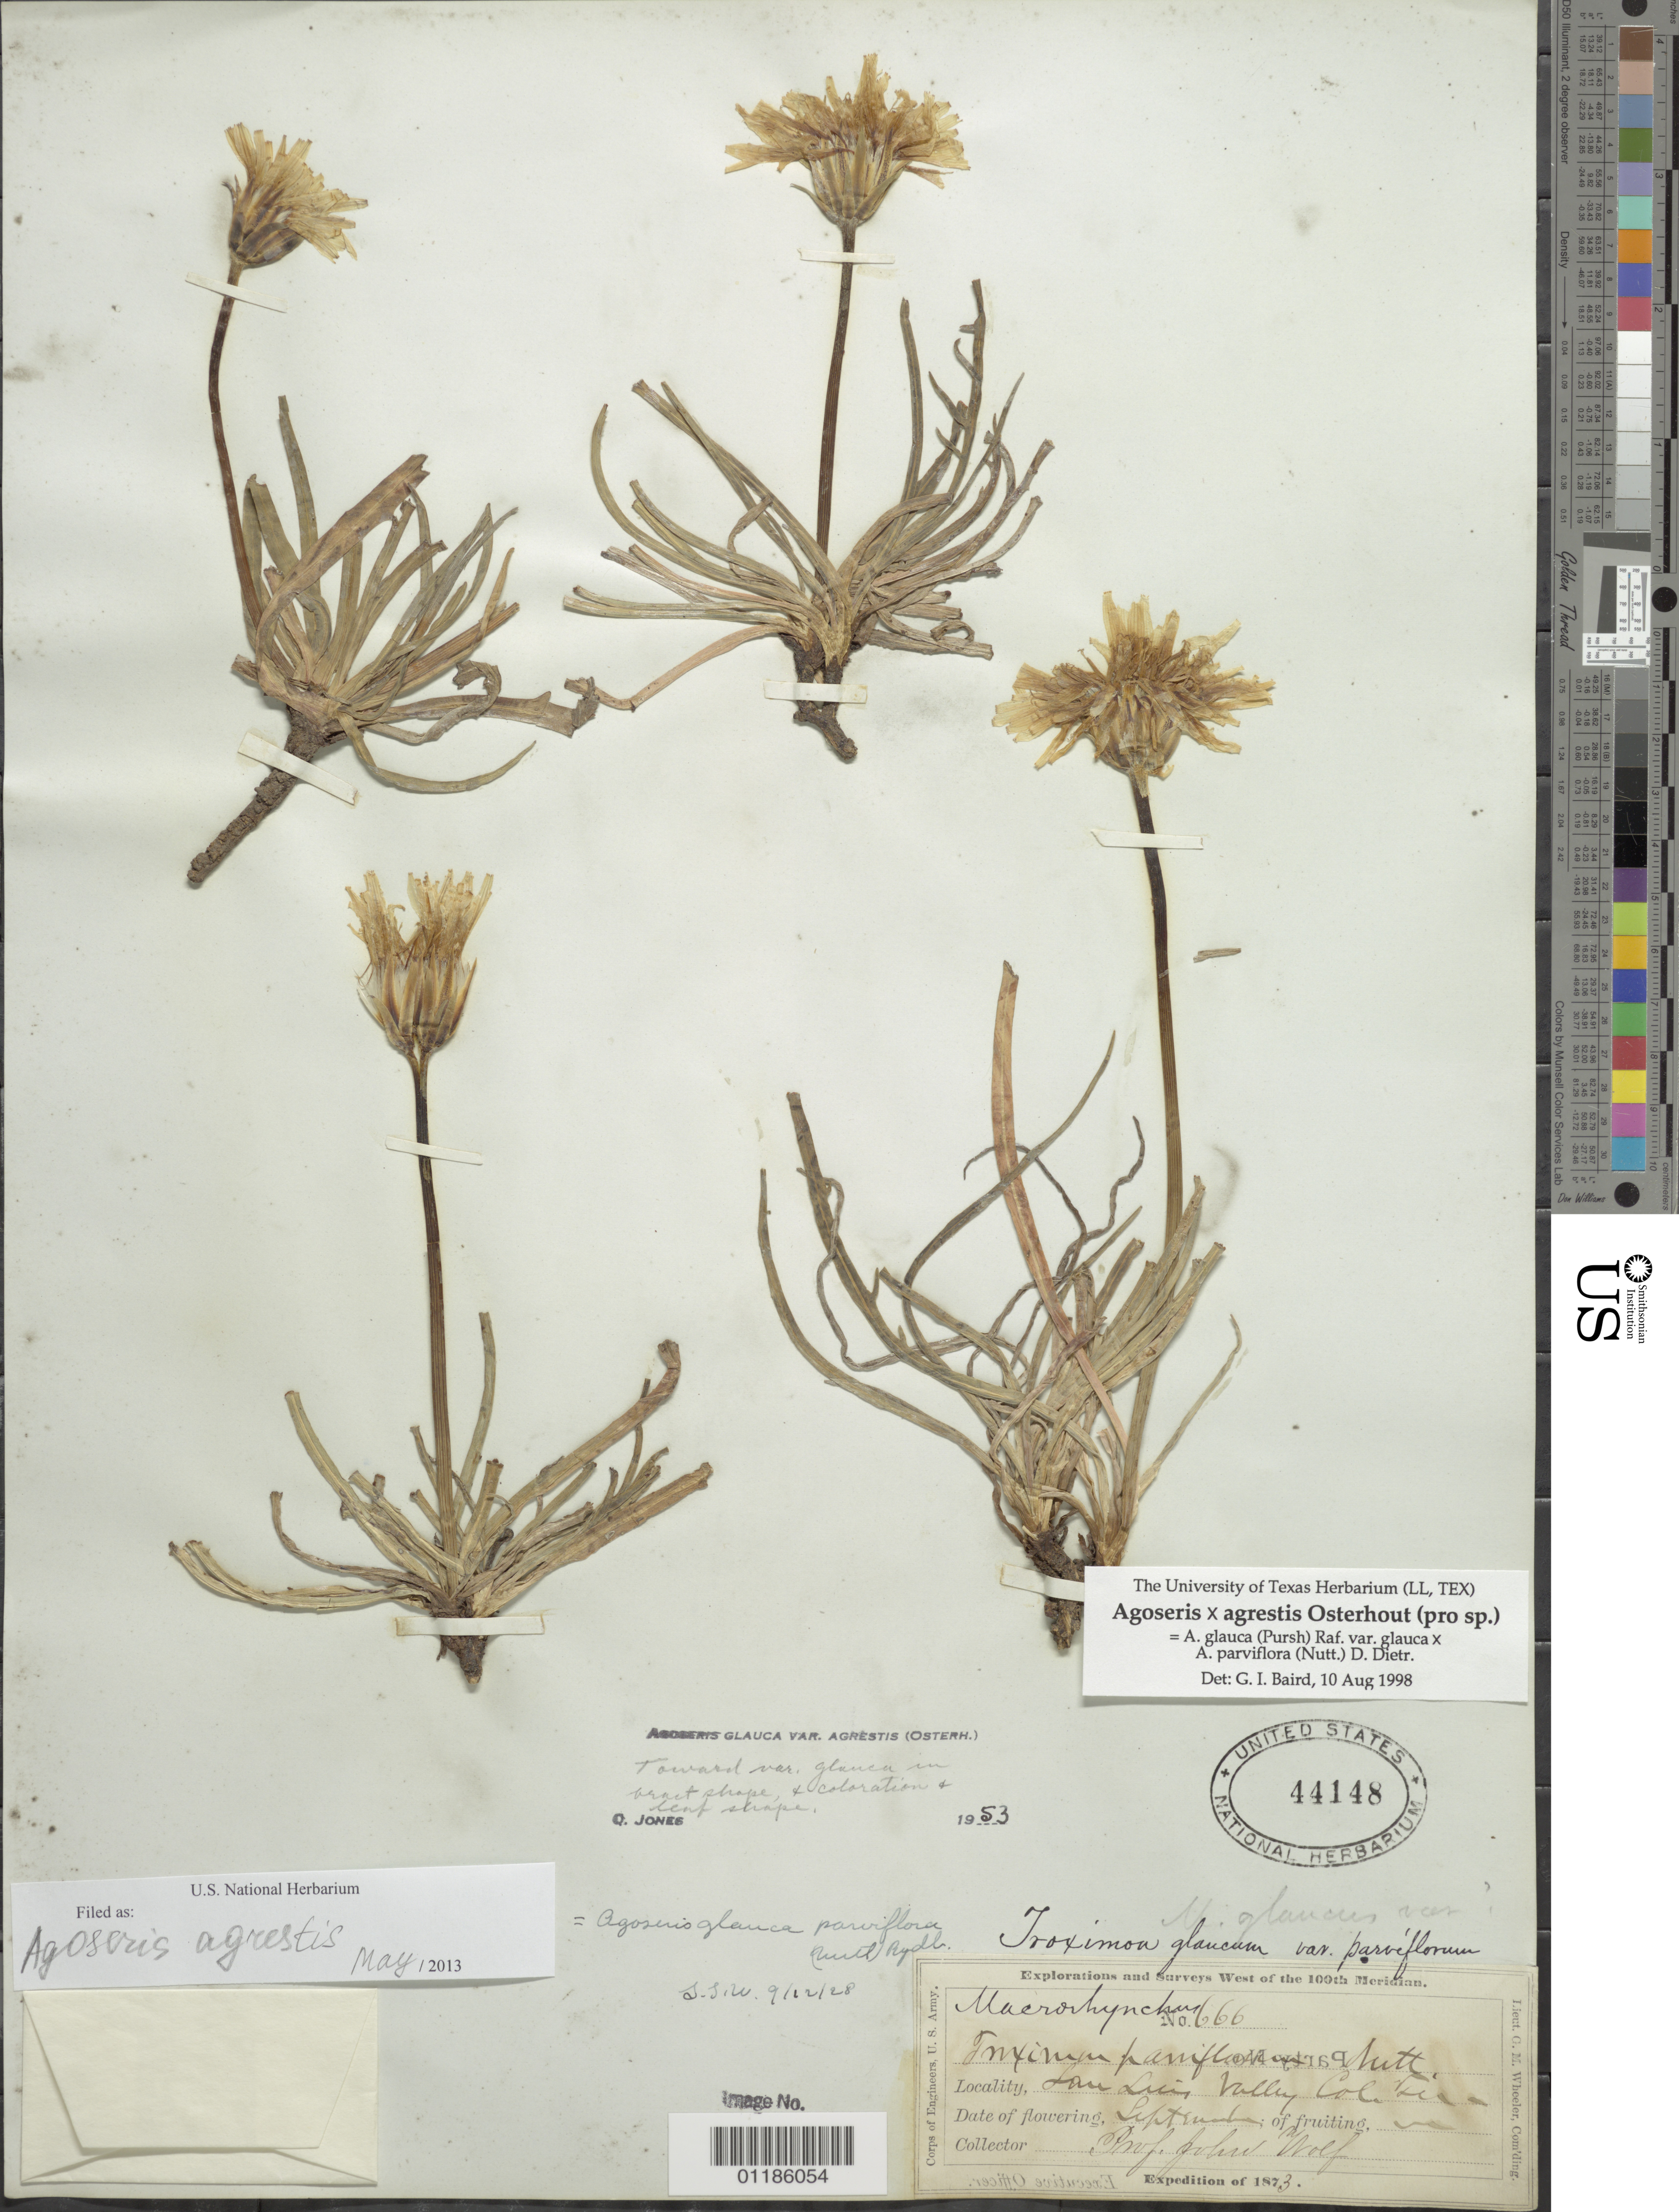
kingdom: Plantae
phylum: Tracheophyta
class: Magnoliopsida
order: Asterales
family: Asteraceae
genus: Agoseris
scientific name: Agoseris agrestis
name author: Osterh.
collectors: J. Wolf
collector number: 666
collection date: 1873-09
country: United States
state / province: Colorado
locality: San Luis Valley, Col Ter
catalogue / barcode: US 44148